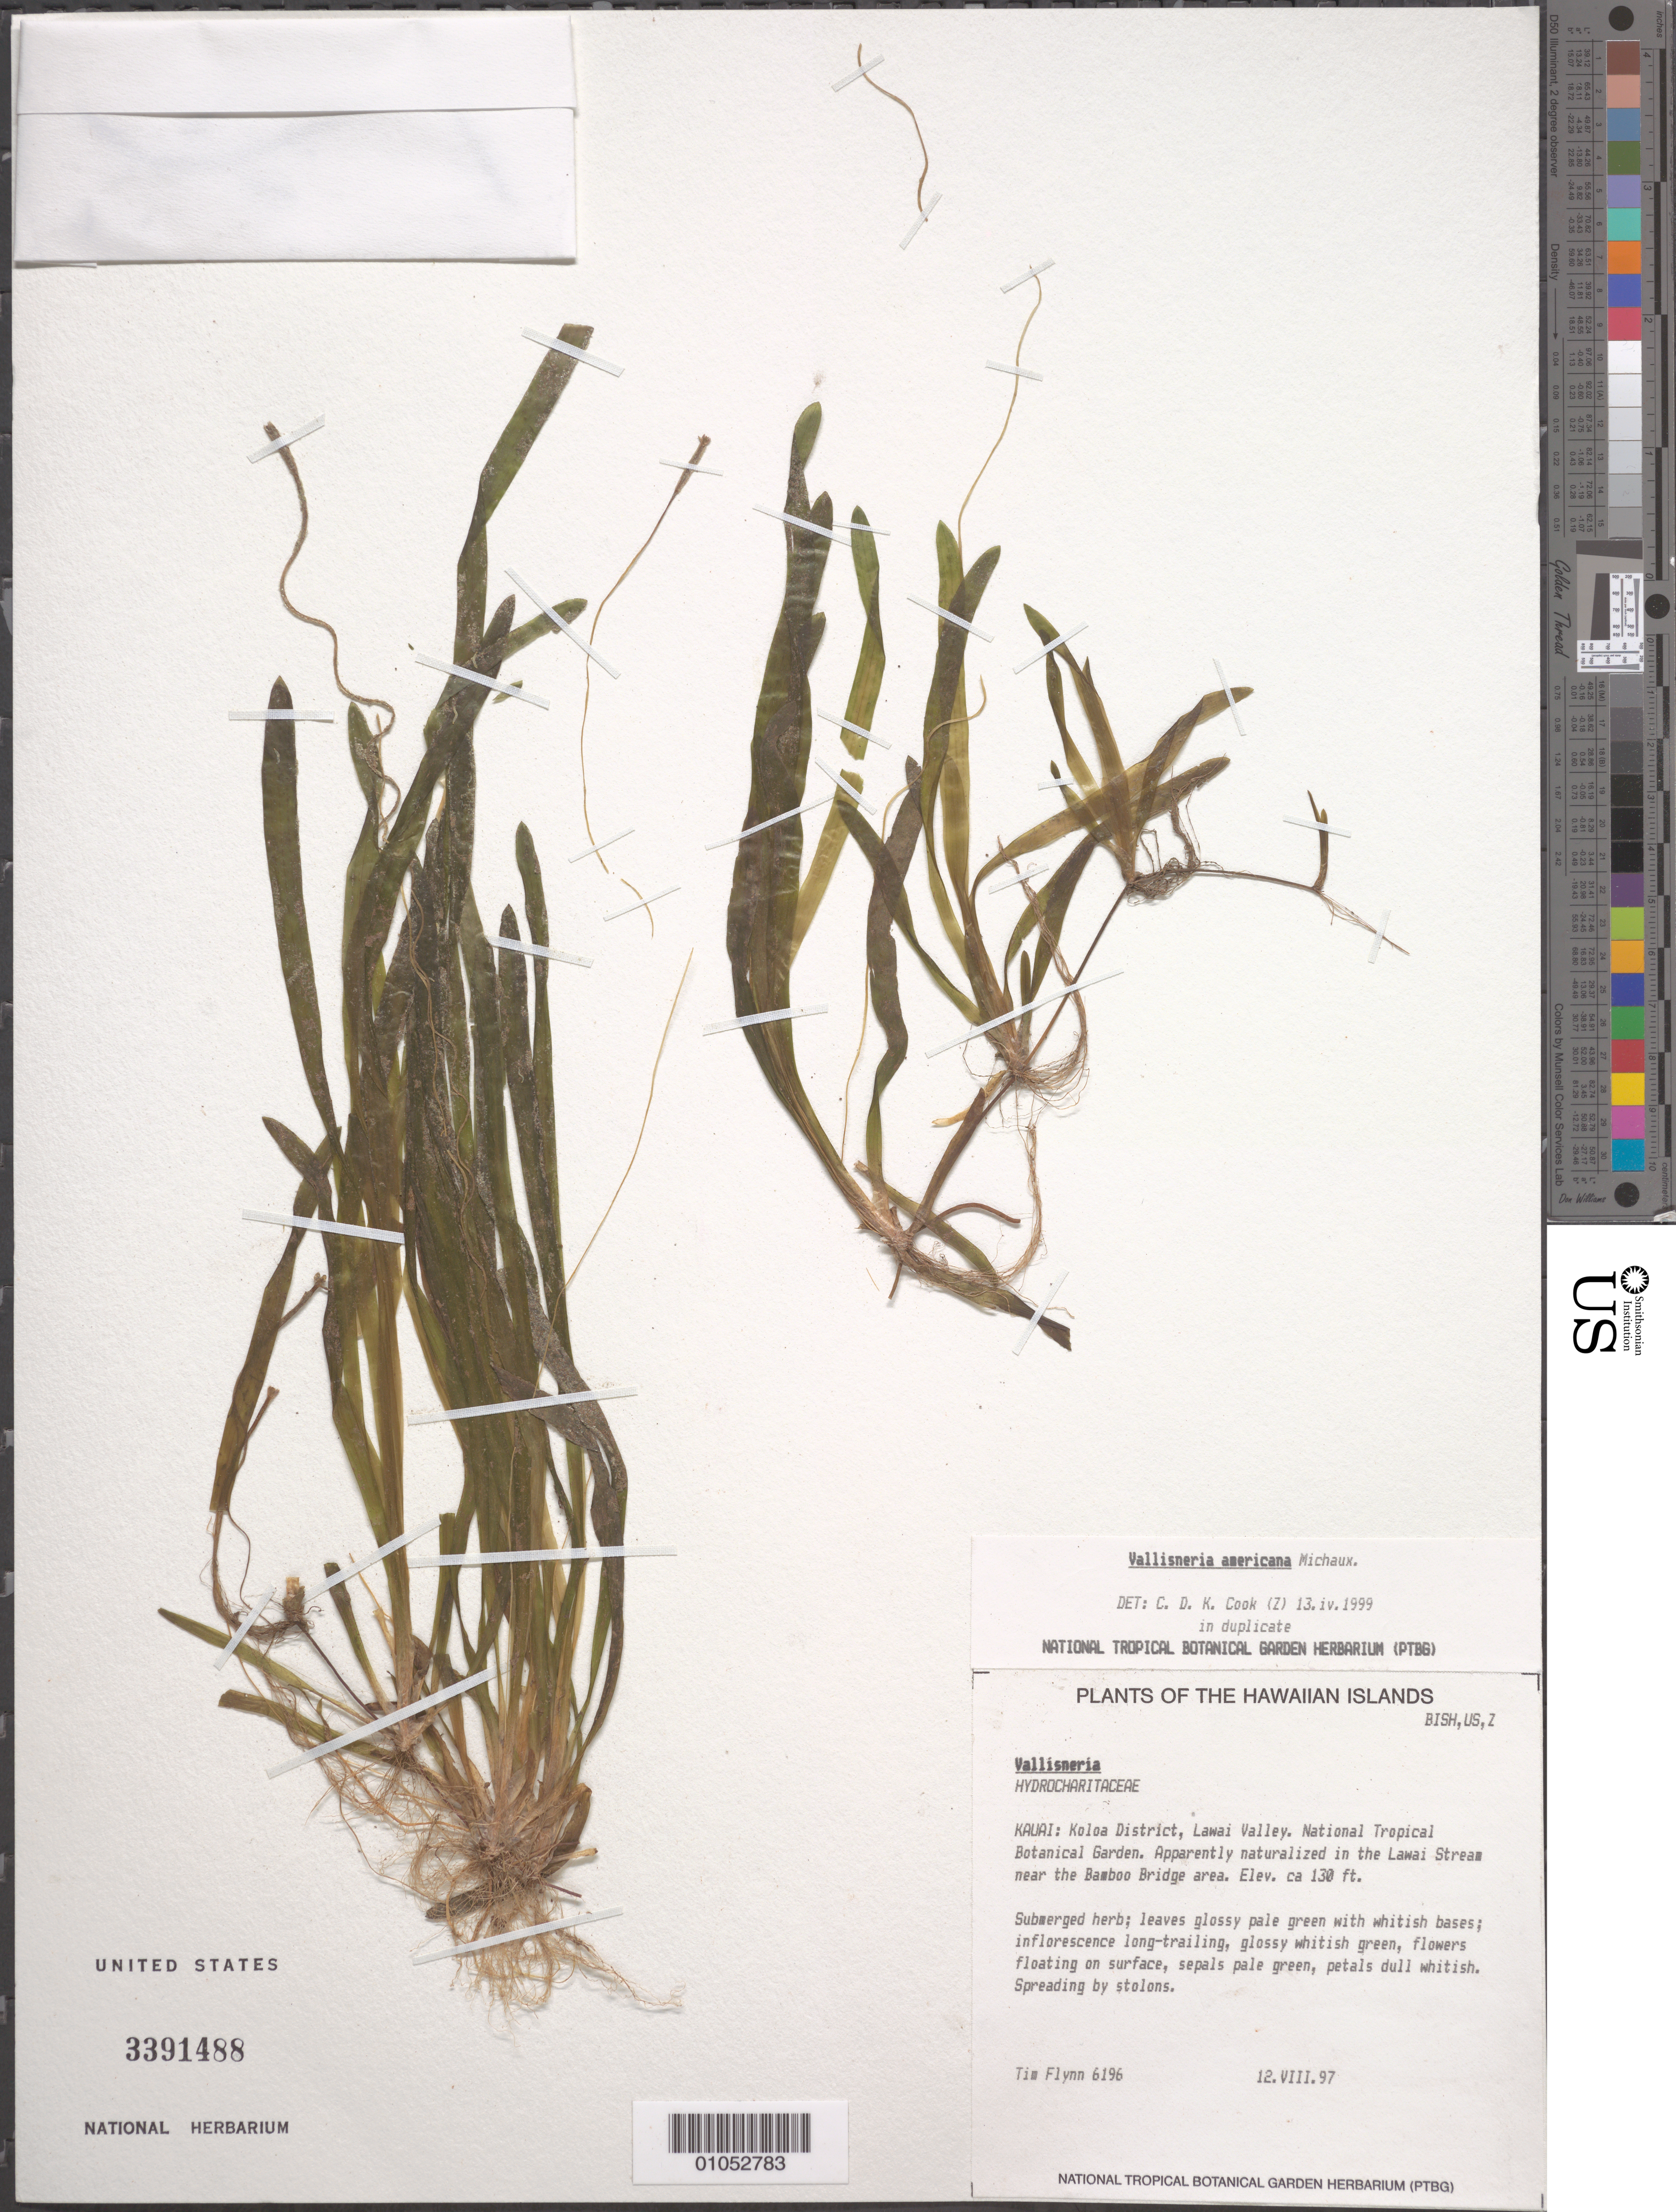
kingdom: Plantae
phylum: Tracheophyta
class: Liliopsida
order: Alismatales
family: Hydrocharitaceae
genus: Vallisneria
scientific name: Vallisneria americana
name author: Michx.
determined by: Cook, C. D. K.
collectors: T. W. Flynn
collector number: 6196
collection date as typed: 12 Aug 1997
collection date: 1997-08-12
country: United States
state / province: Hawaii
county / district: Kauai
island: Kaua'i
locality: Lawai Valley. NTBG. Apparently naturalized in the Lawai Stream near the Bamboo Bridge area.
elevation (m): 39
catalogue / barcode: US 3391488